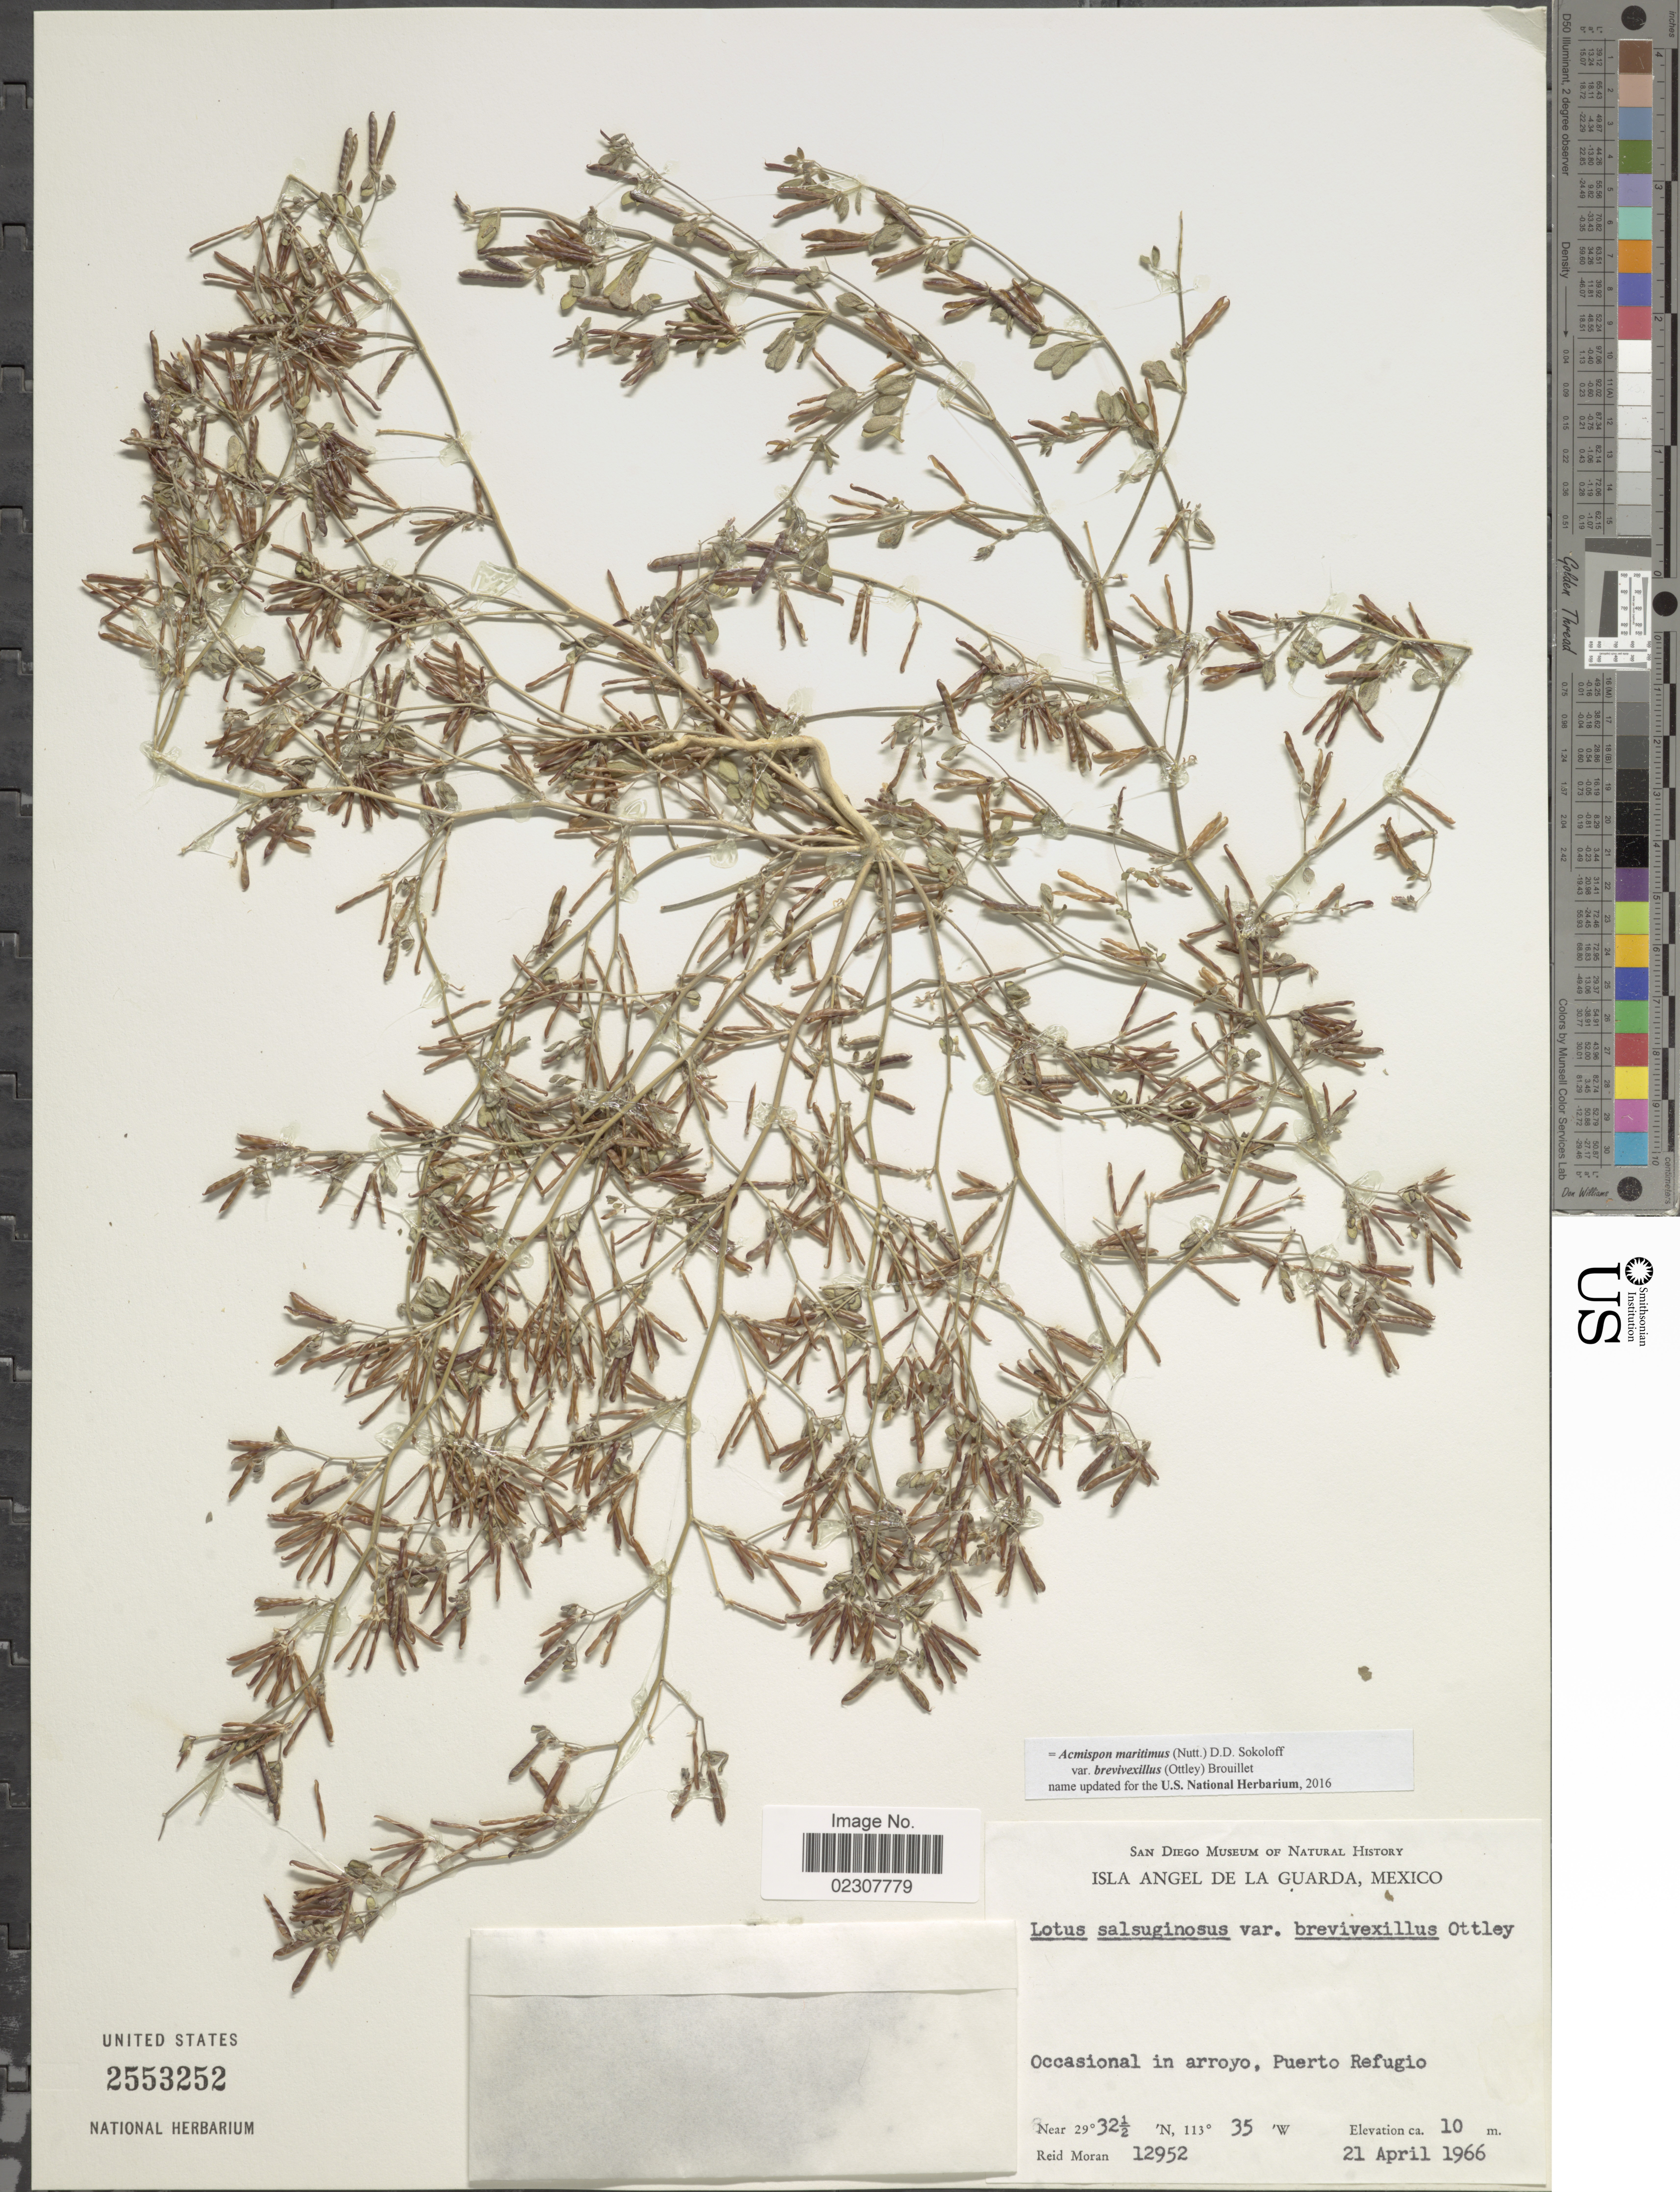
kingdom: Plantae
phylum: Tracheophyta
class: Magnoliopsida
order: Fabales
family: Fabaceae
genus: Acmispon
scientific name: Acmispon maritimus var. brevivexillus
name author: (Ottley) Brouillet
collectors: R. V. Moran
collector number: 12952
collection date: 1966-04-21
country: Mexico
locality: Isla Angel de La Guarda, occasional in arroyo, Puerto Refugio.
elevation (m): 10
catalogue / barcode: US 2553252